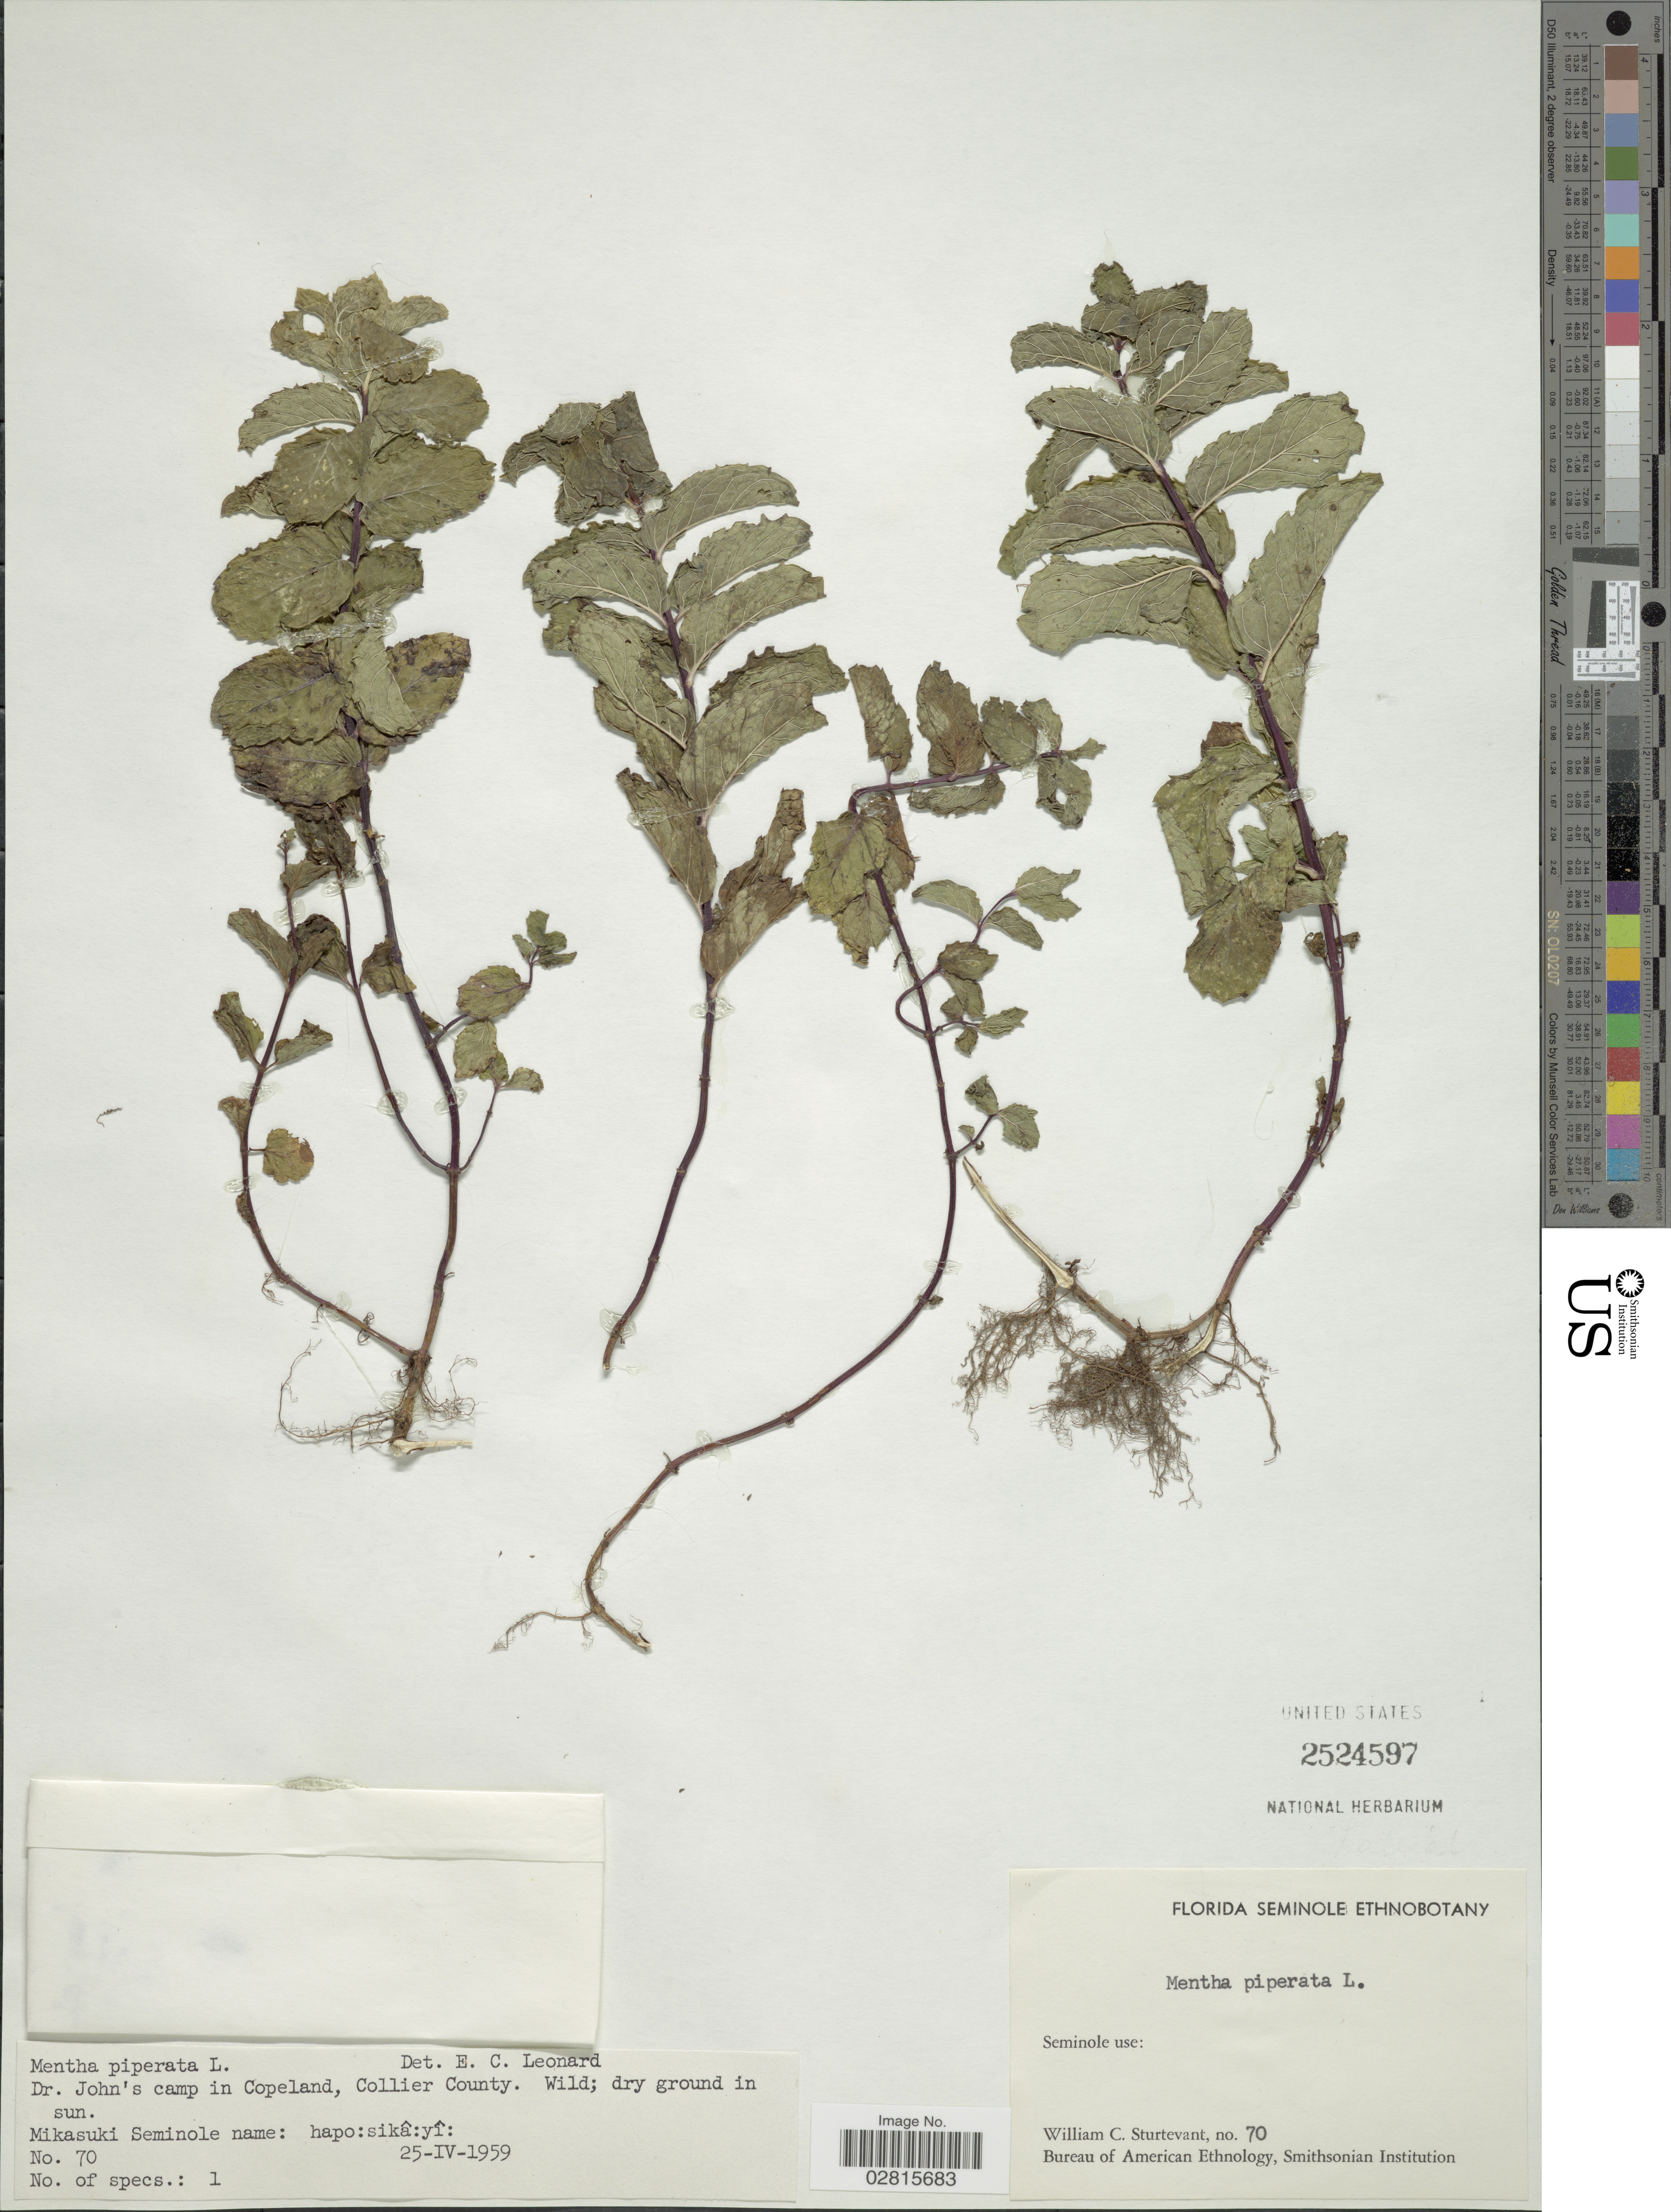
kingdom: Plantae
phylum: Tracheophyta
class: Magnoliopsida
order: Lamiales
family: Lamiaceae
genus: Mentha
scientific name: Mentha x piperita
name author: L.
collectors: W. Sturtevant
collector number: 70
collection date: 1959-04-25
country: United States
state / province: Florida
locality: Dr. John's camp in Copeland, Collier County.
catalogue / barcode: US 2524597